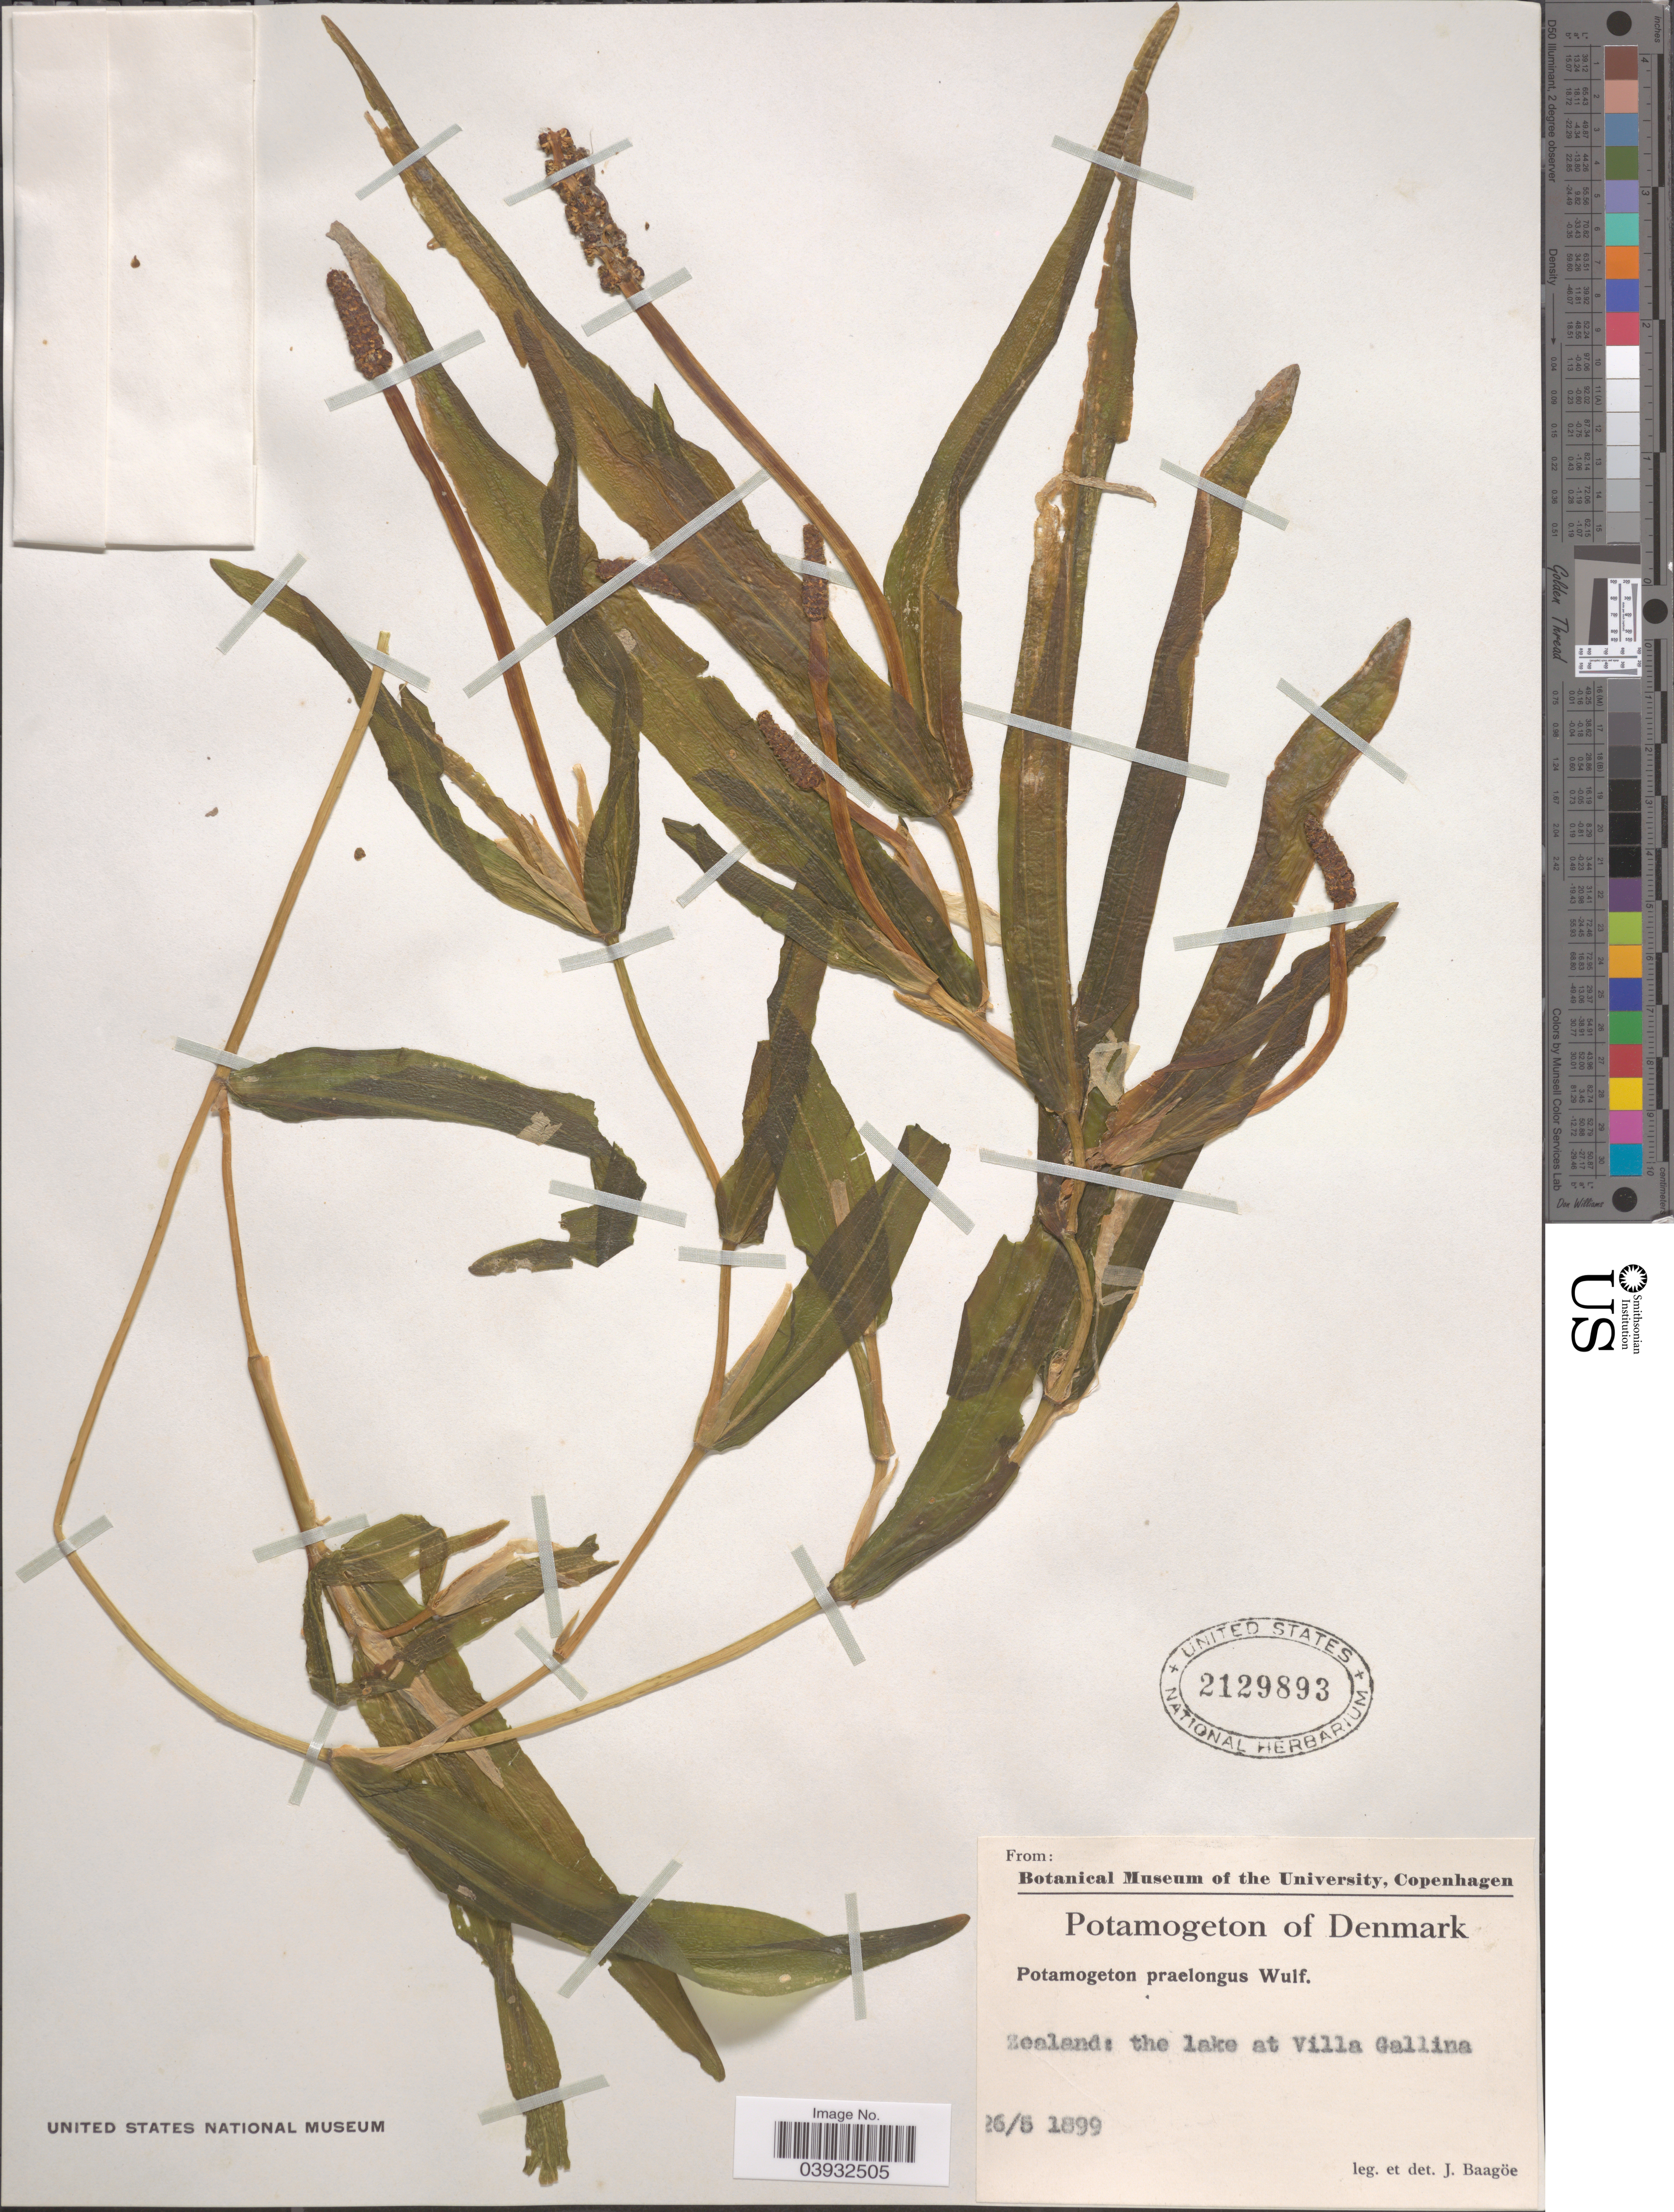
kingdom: Plantae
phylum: Tracheophyta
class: Liliopsida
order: Alismatales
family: Potamogetonaceae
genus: Potamogeton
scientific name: Potamogeton praelongus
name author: Wulfen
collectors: J. Baagoe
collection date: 1899-05-26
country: Denmark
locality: Zealand: the lake at Villa Gallina.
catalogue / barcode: US 2129893